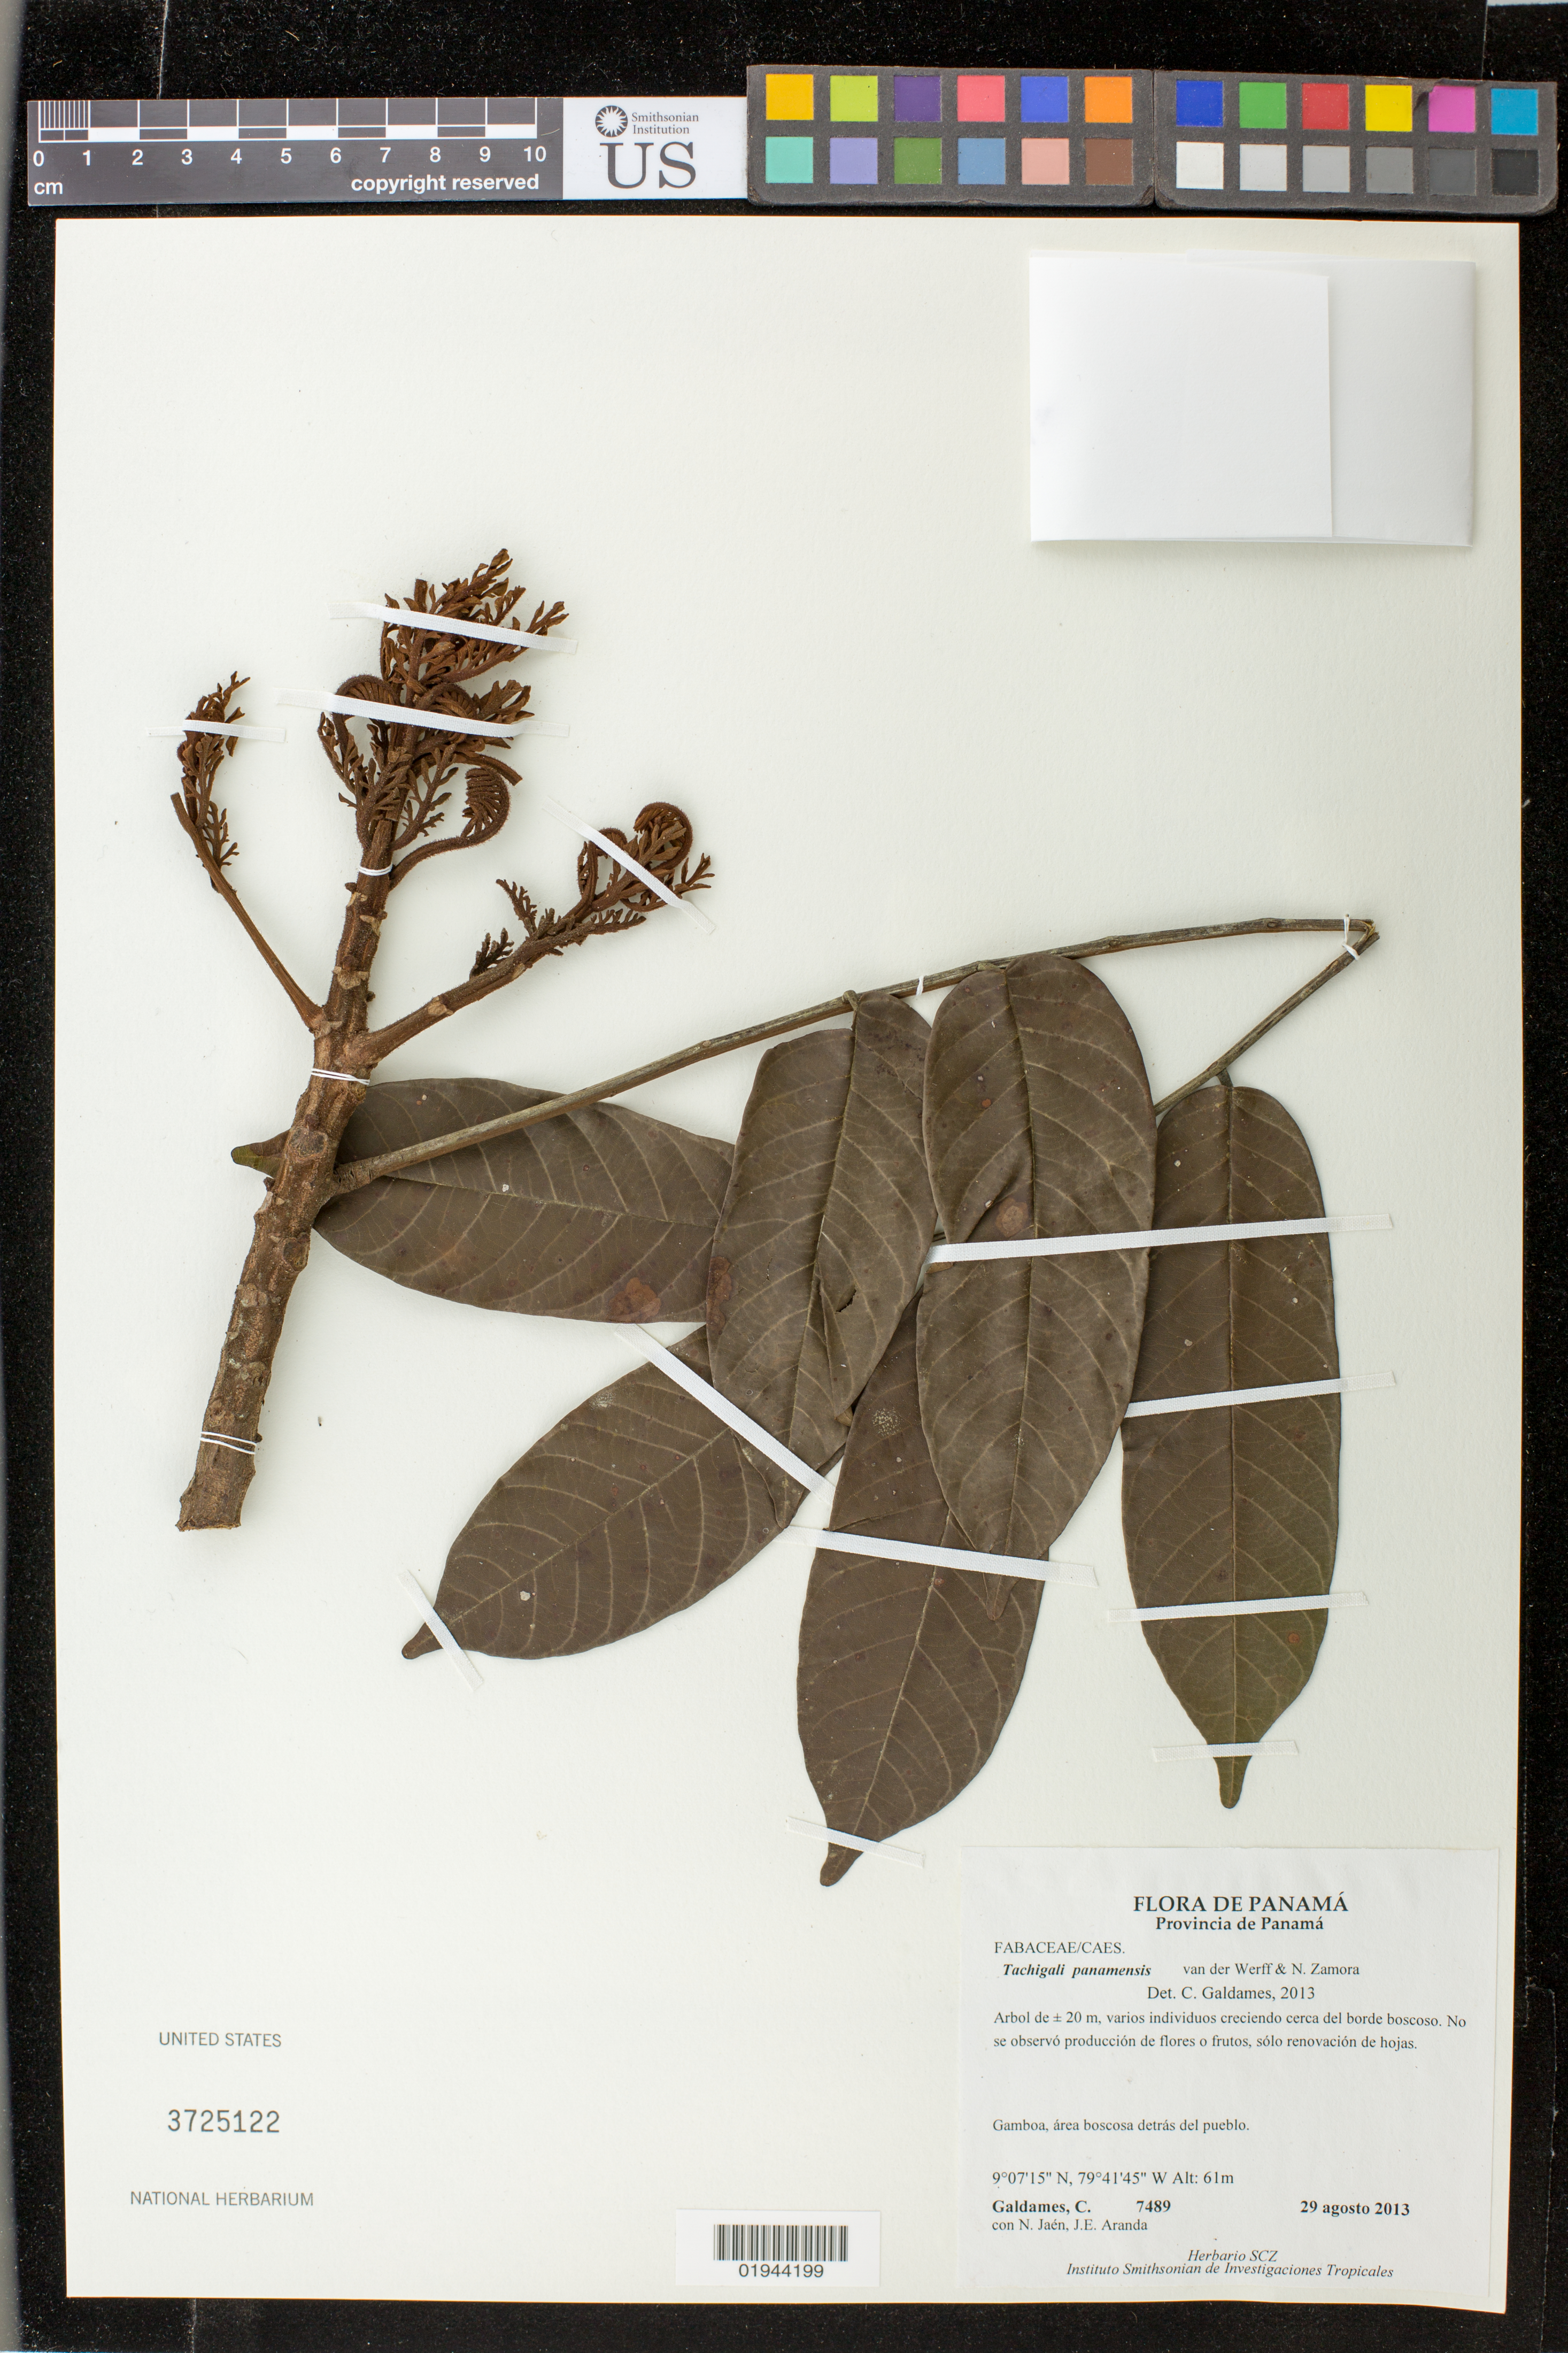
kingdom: Plantae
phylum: Tracheophyta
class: Magnoliopsida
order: Fabales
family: Fabaceae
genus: Tachigali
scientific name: Tachigali panamensis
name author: van der Werff & N. Zamora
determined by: Galdames, C.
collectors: C. Galdames, N. Jaén & J. Aranda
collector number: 7489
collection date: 2013-08-29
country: Panama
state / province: Colón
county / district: Canal Zone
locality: Gamboa, area boscosa detra del pueblo.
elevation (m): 61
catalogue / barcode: US 3725122